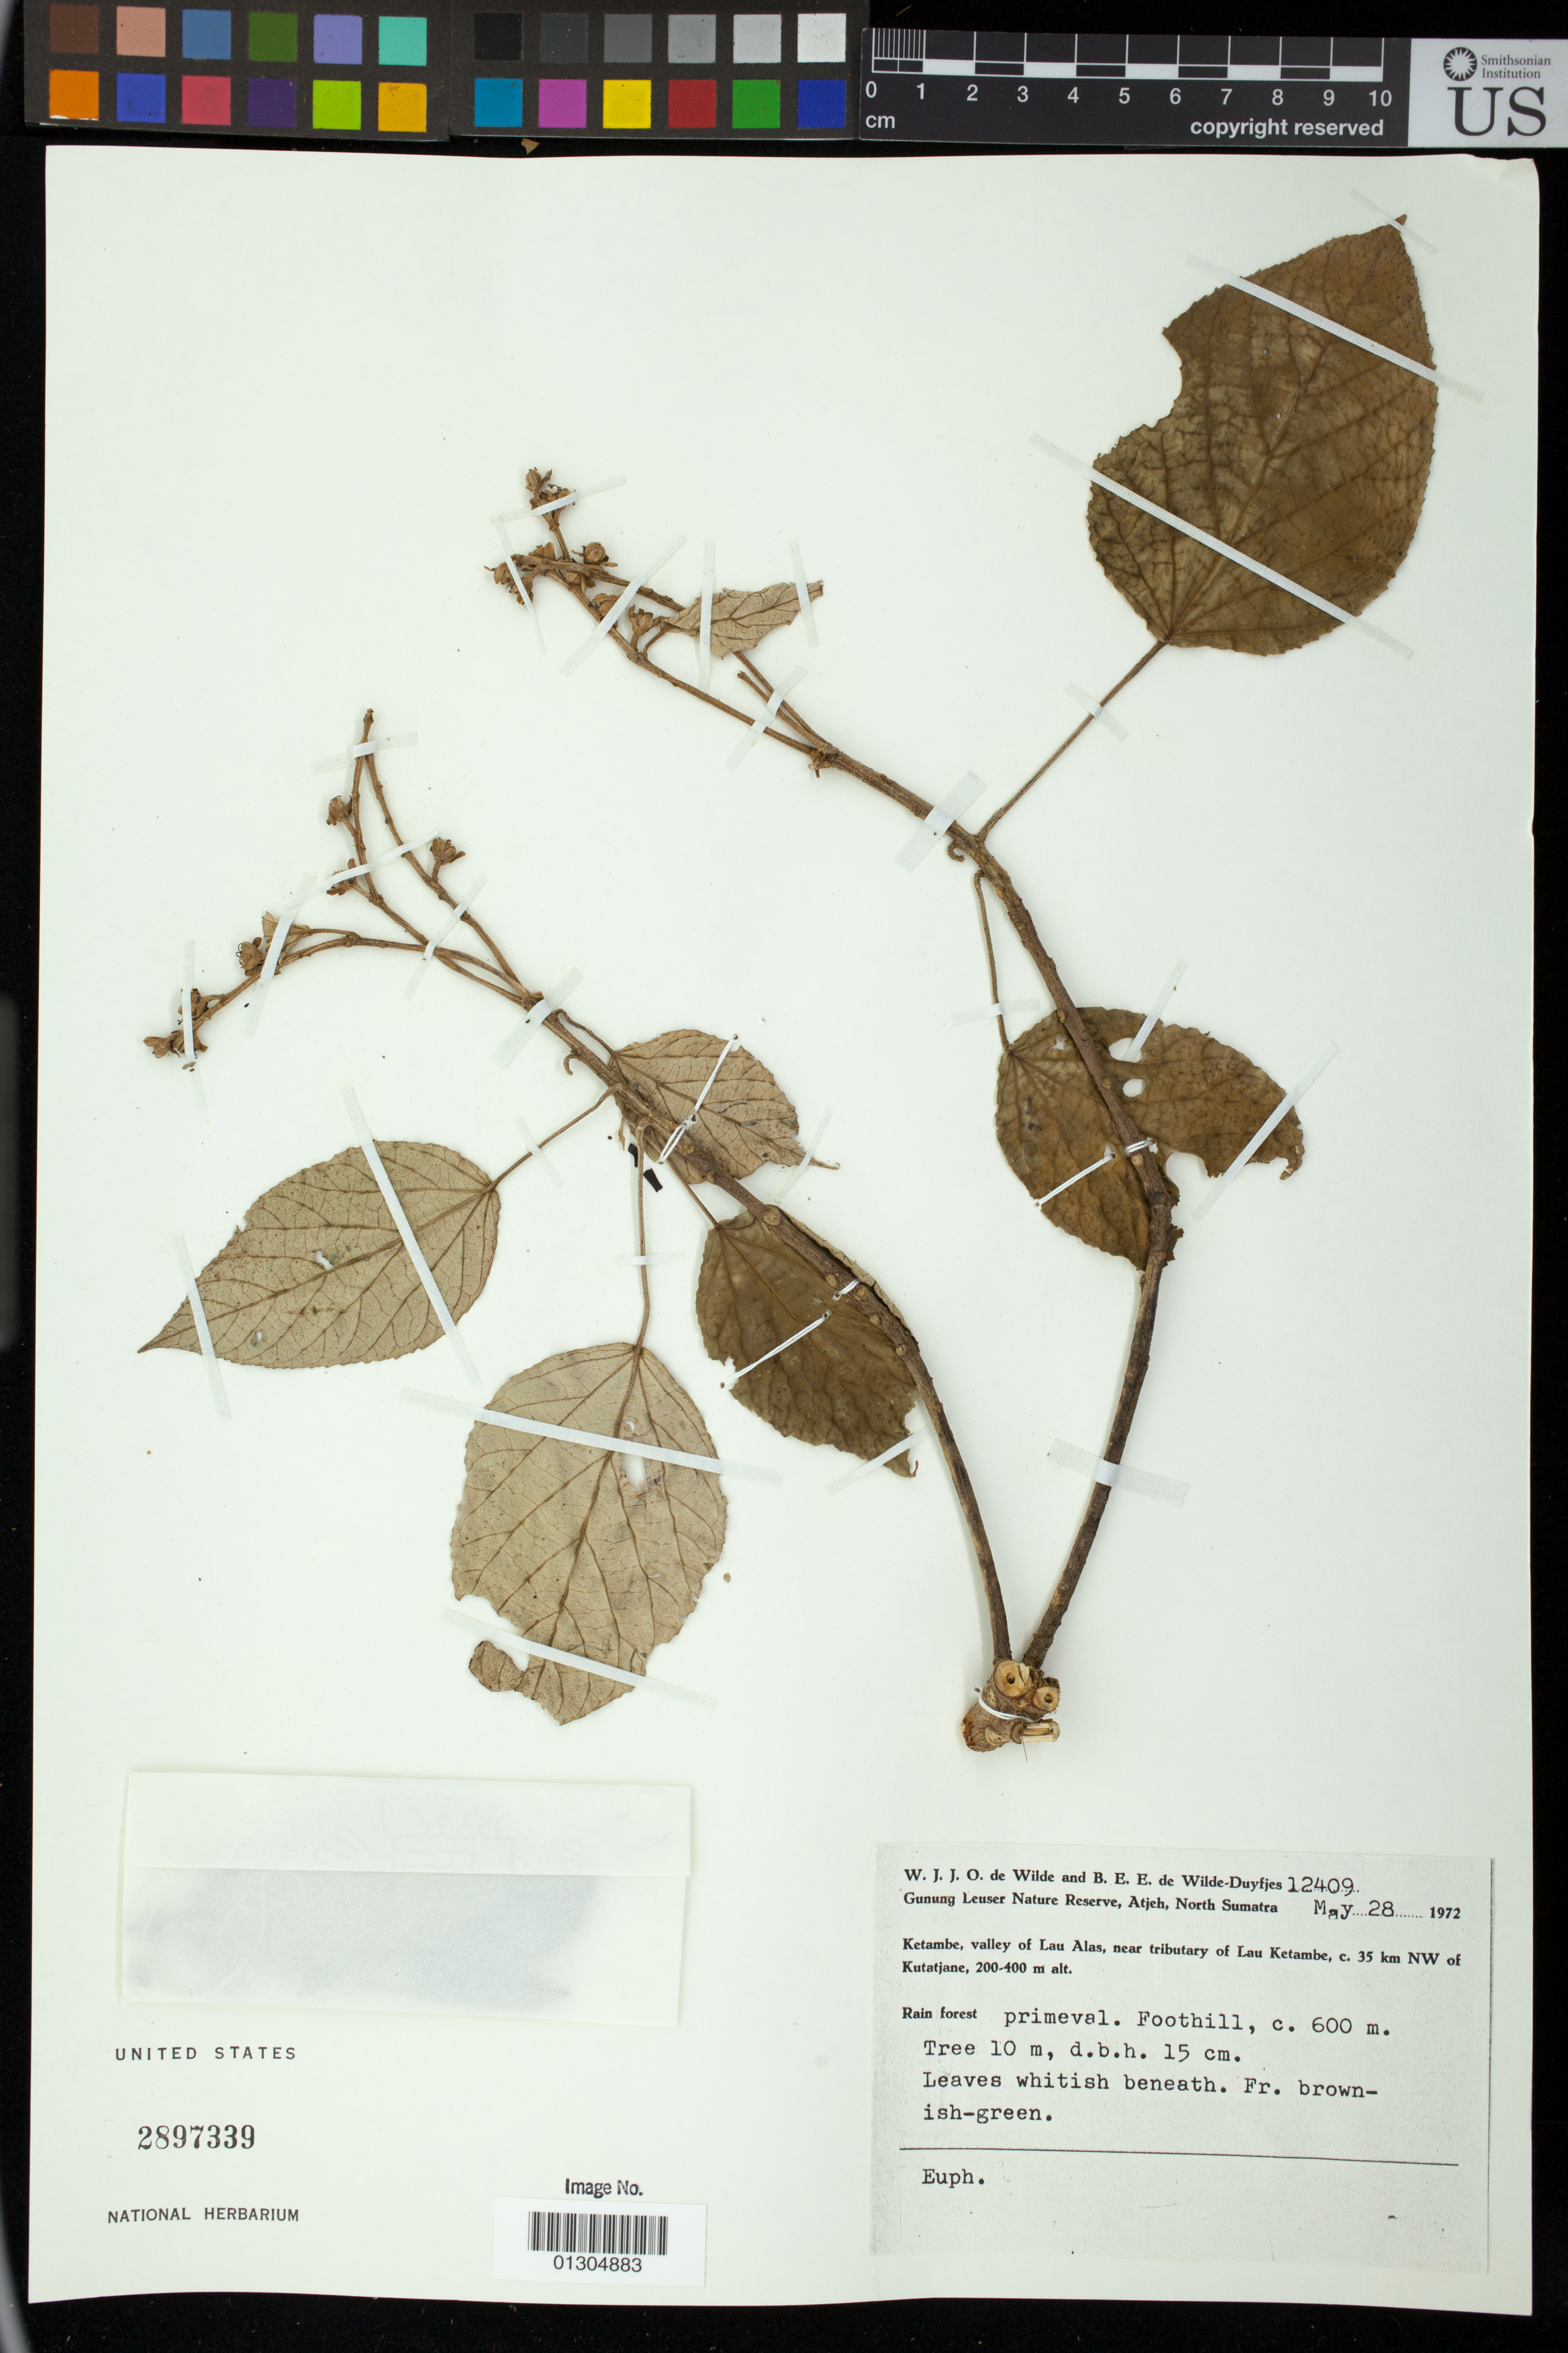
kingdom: Plantae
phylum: Tracheophyta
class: Magnoliopsida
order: Malpighiales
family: Euphorbiaceae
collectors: W. J. de Wilde & B. E. de Wilde-Duyfjes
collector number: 12409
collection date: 1972-05-28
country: Indonesia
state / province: Sumatra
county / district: Aceh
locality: Ketambe, valley of Lau Alas, near tributary of Lau Ketambe, c. 35 km NW of Kutatjane. Gunung Leuser Nature Reserve, Atjeh, North Sumatra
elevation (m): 200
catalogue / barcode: US 2897339